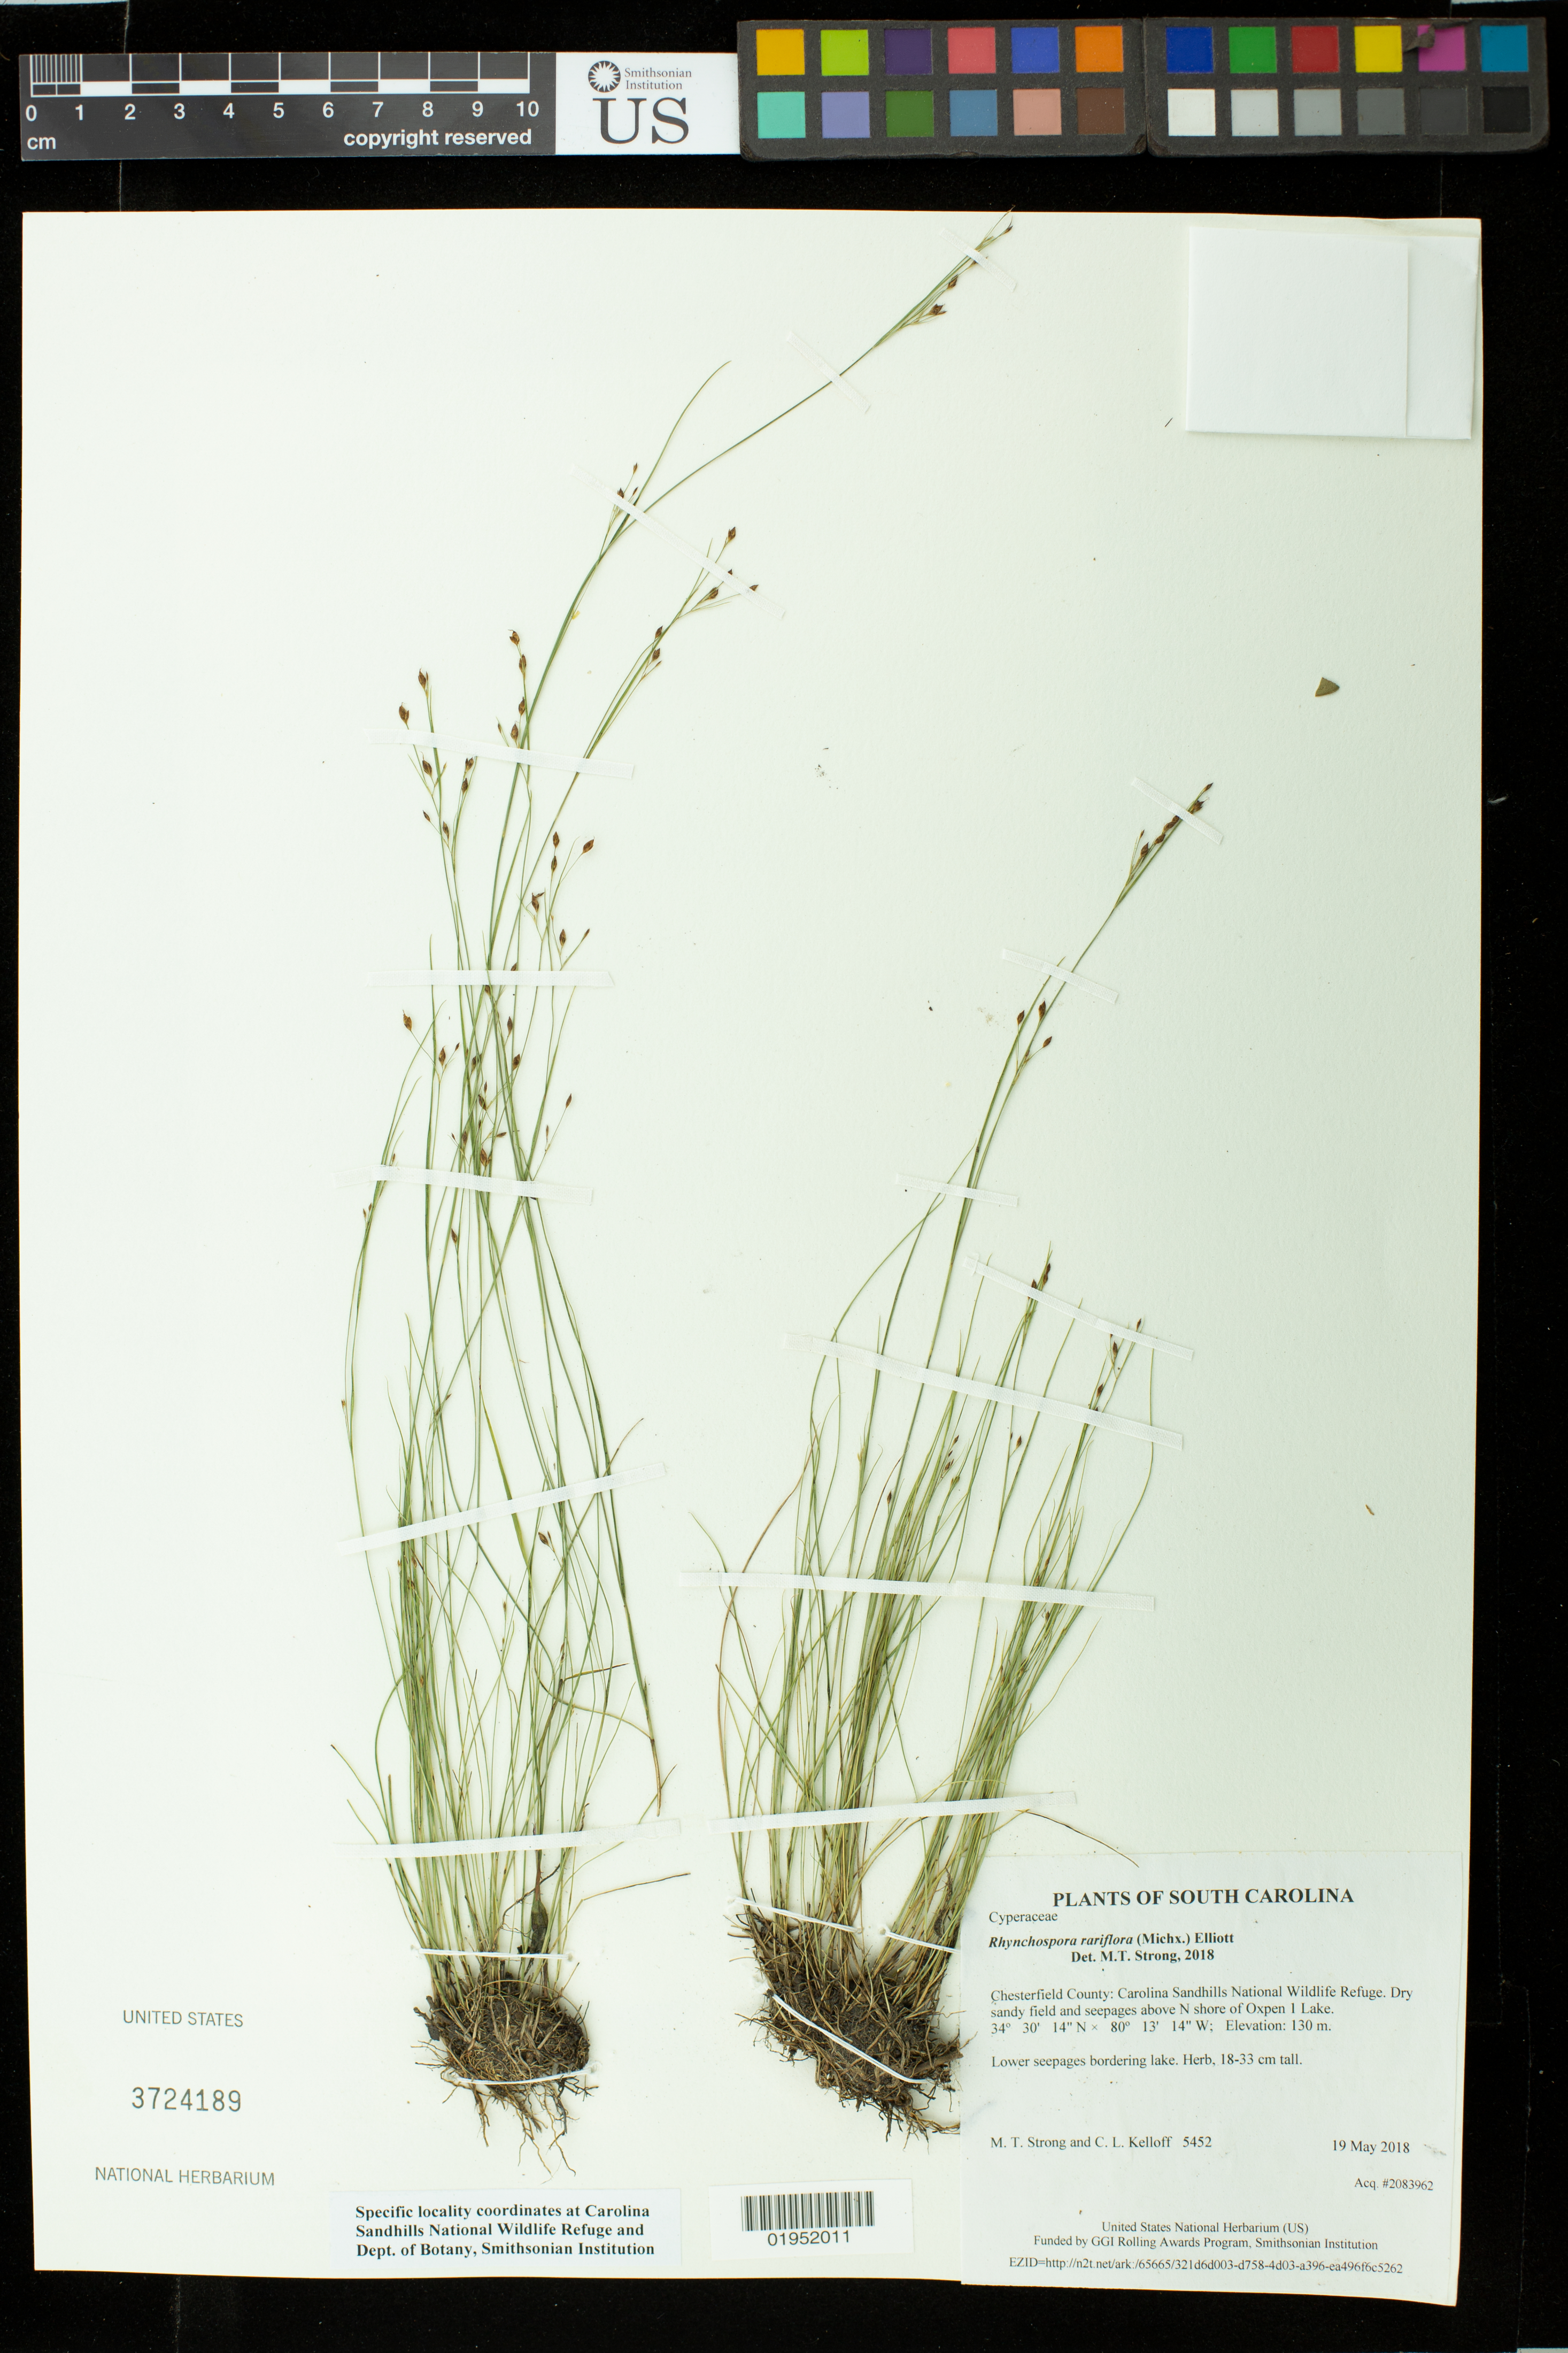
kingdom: Plantae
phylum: Tracheophyta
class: Liliopsida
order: Poales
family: Cyperaceae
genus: Rhynchospora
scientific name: Rhynchospora rariflora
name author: (Michx.) Elliott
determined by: Strong, Mark T., (BOT), Smithsonian Institution - National Museum of Natural History (UNITED STATES)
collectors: M. T. Strong & C. L. Kelloff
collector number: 5452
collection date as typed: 19 May 2018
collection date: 2018-05-19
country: United States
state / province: South Carolina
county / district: Chesterfield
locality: Carolina Sandhills National Wildlife Refuge. Dry sandy field and seepages above N shore of Oxpen 1 Lake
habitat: Lower seepages bordering lake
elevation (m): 130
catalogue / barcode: US 3724189